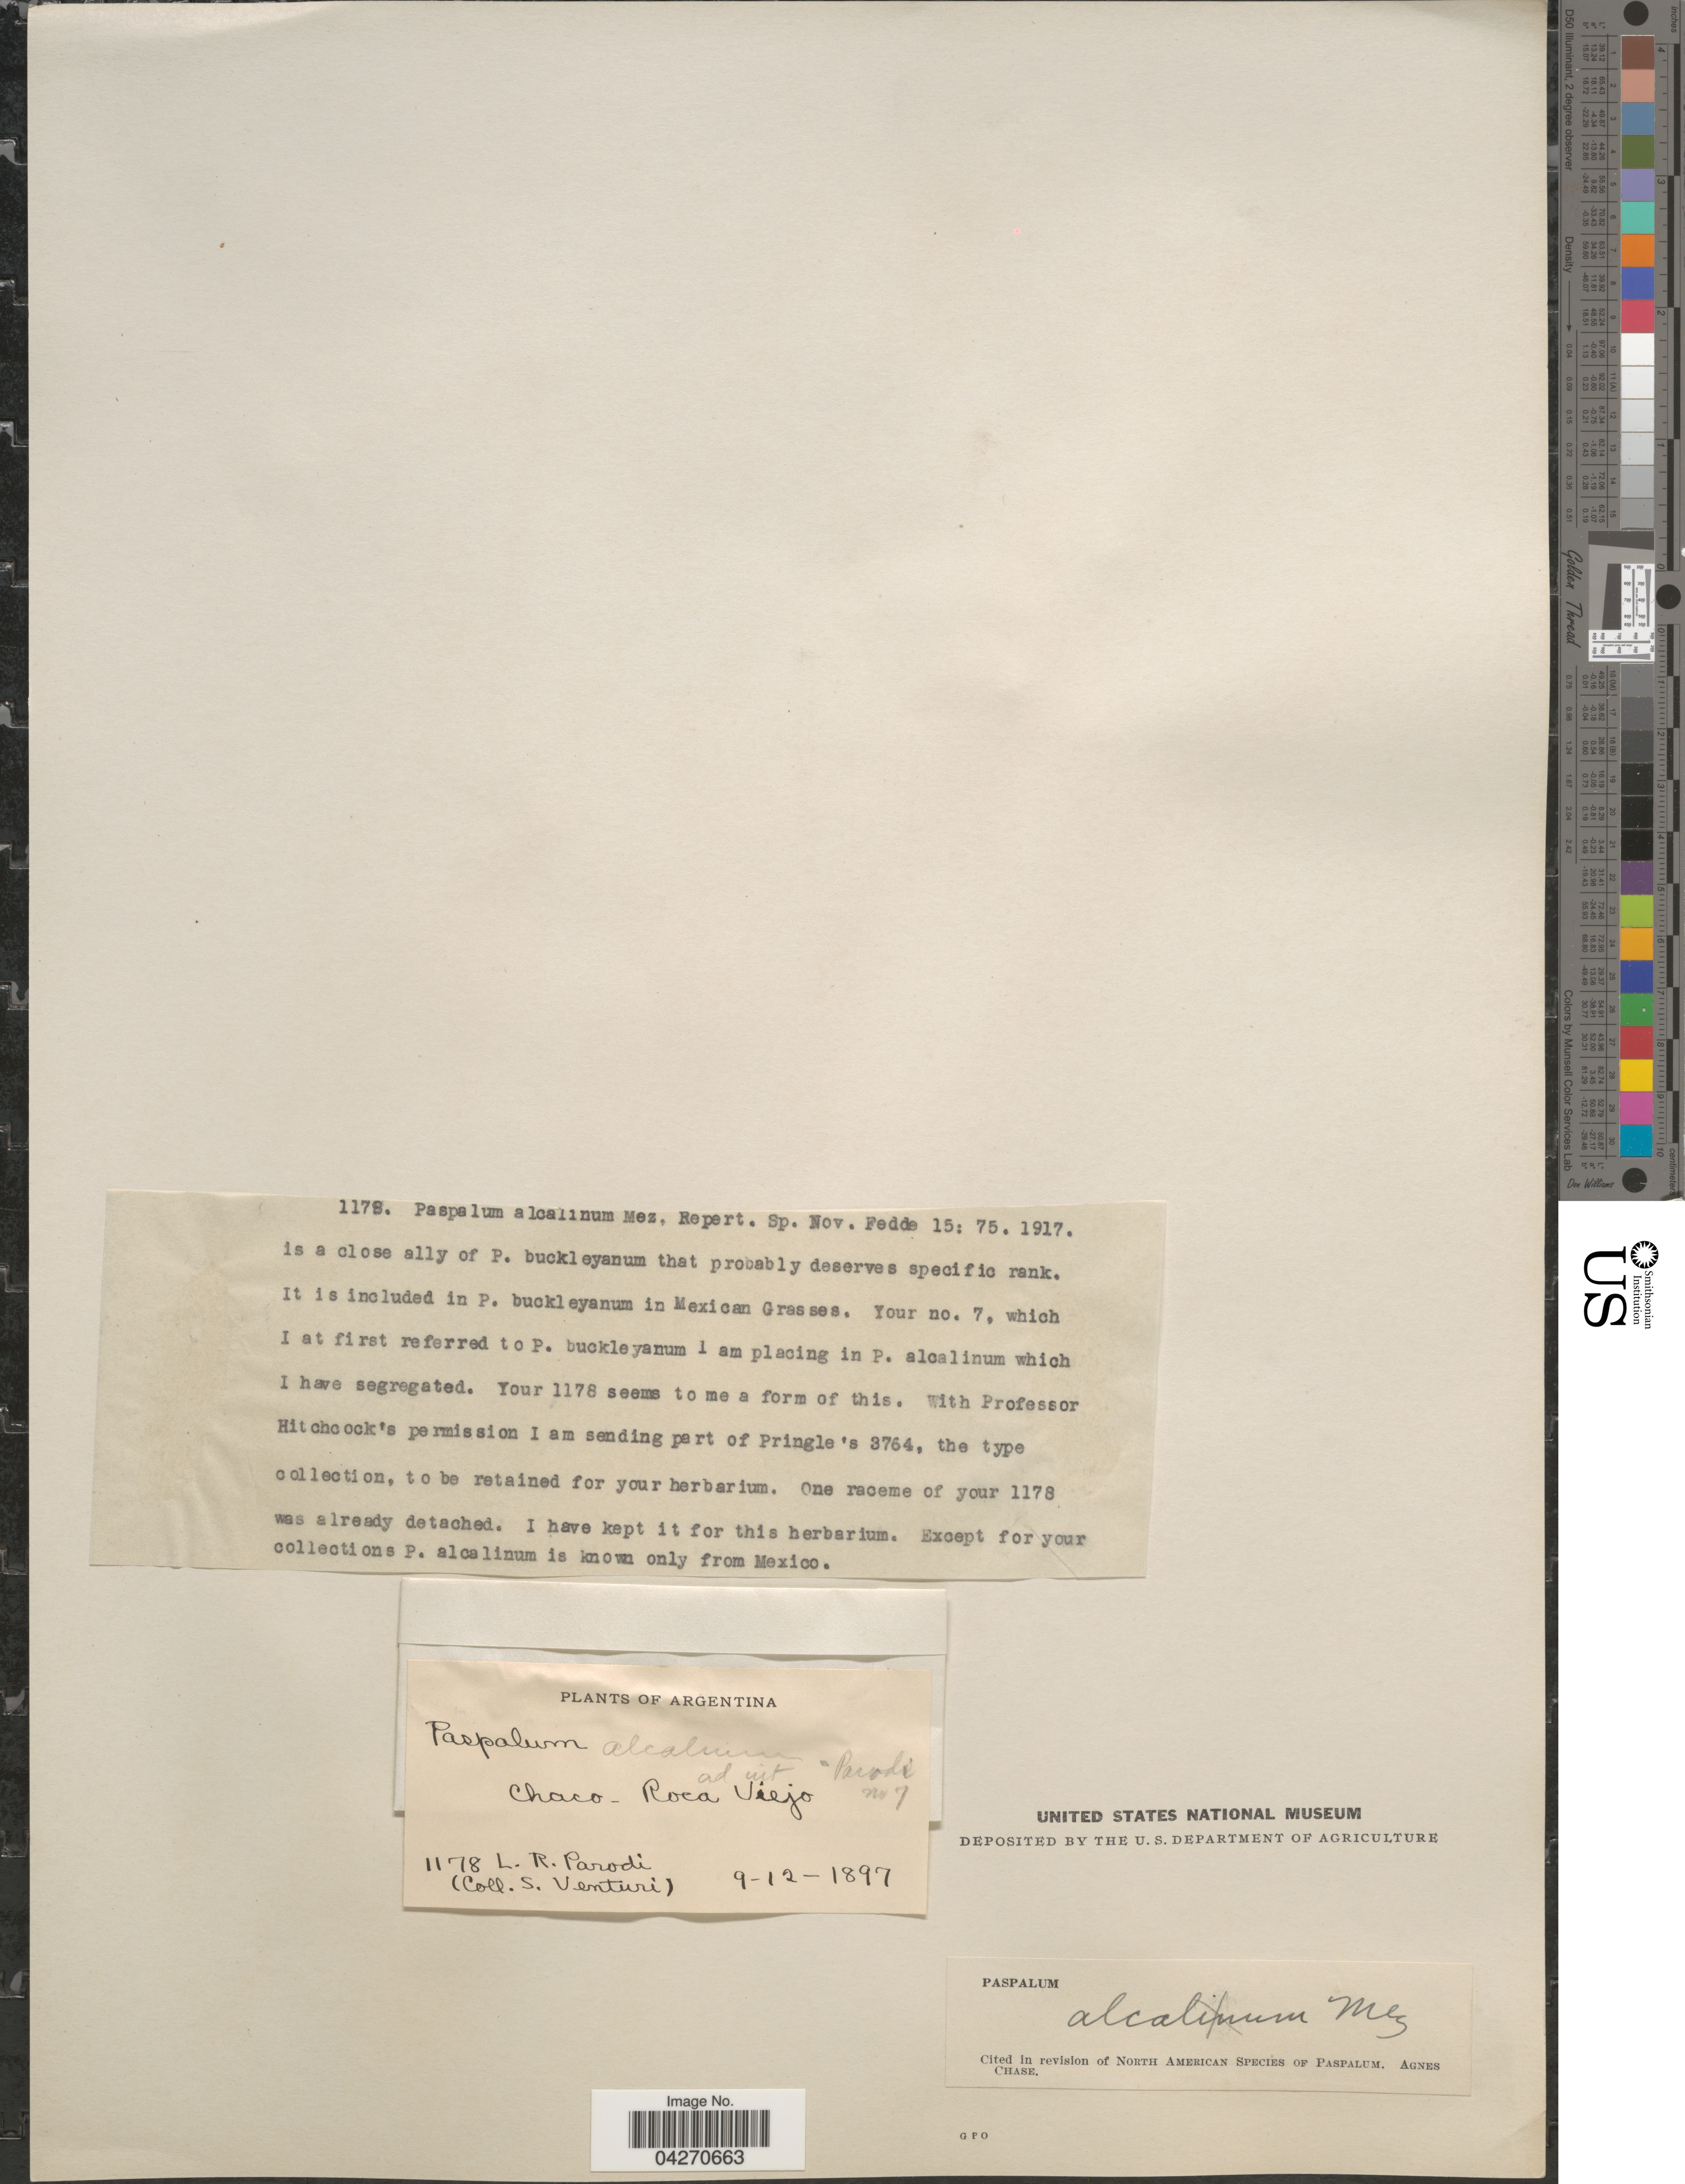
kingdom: Plantae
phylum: Tracheophyta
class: Liliopsida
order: Poales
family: Poaceae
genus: Paspalum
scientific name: Paspalum hartwegianum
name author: E. Fourn.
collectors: L. R. Parodi & S. Venturi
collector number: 1178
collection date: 1897-12-09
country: Argentina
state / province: Chaco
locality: Roca Viejo.